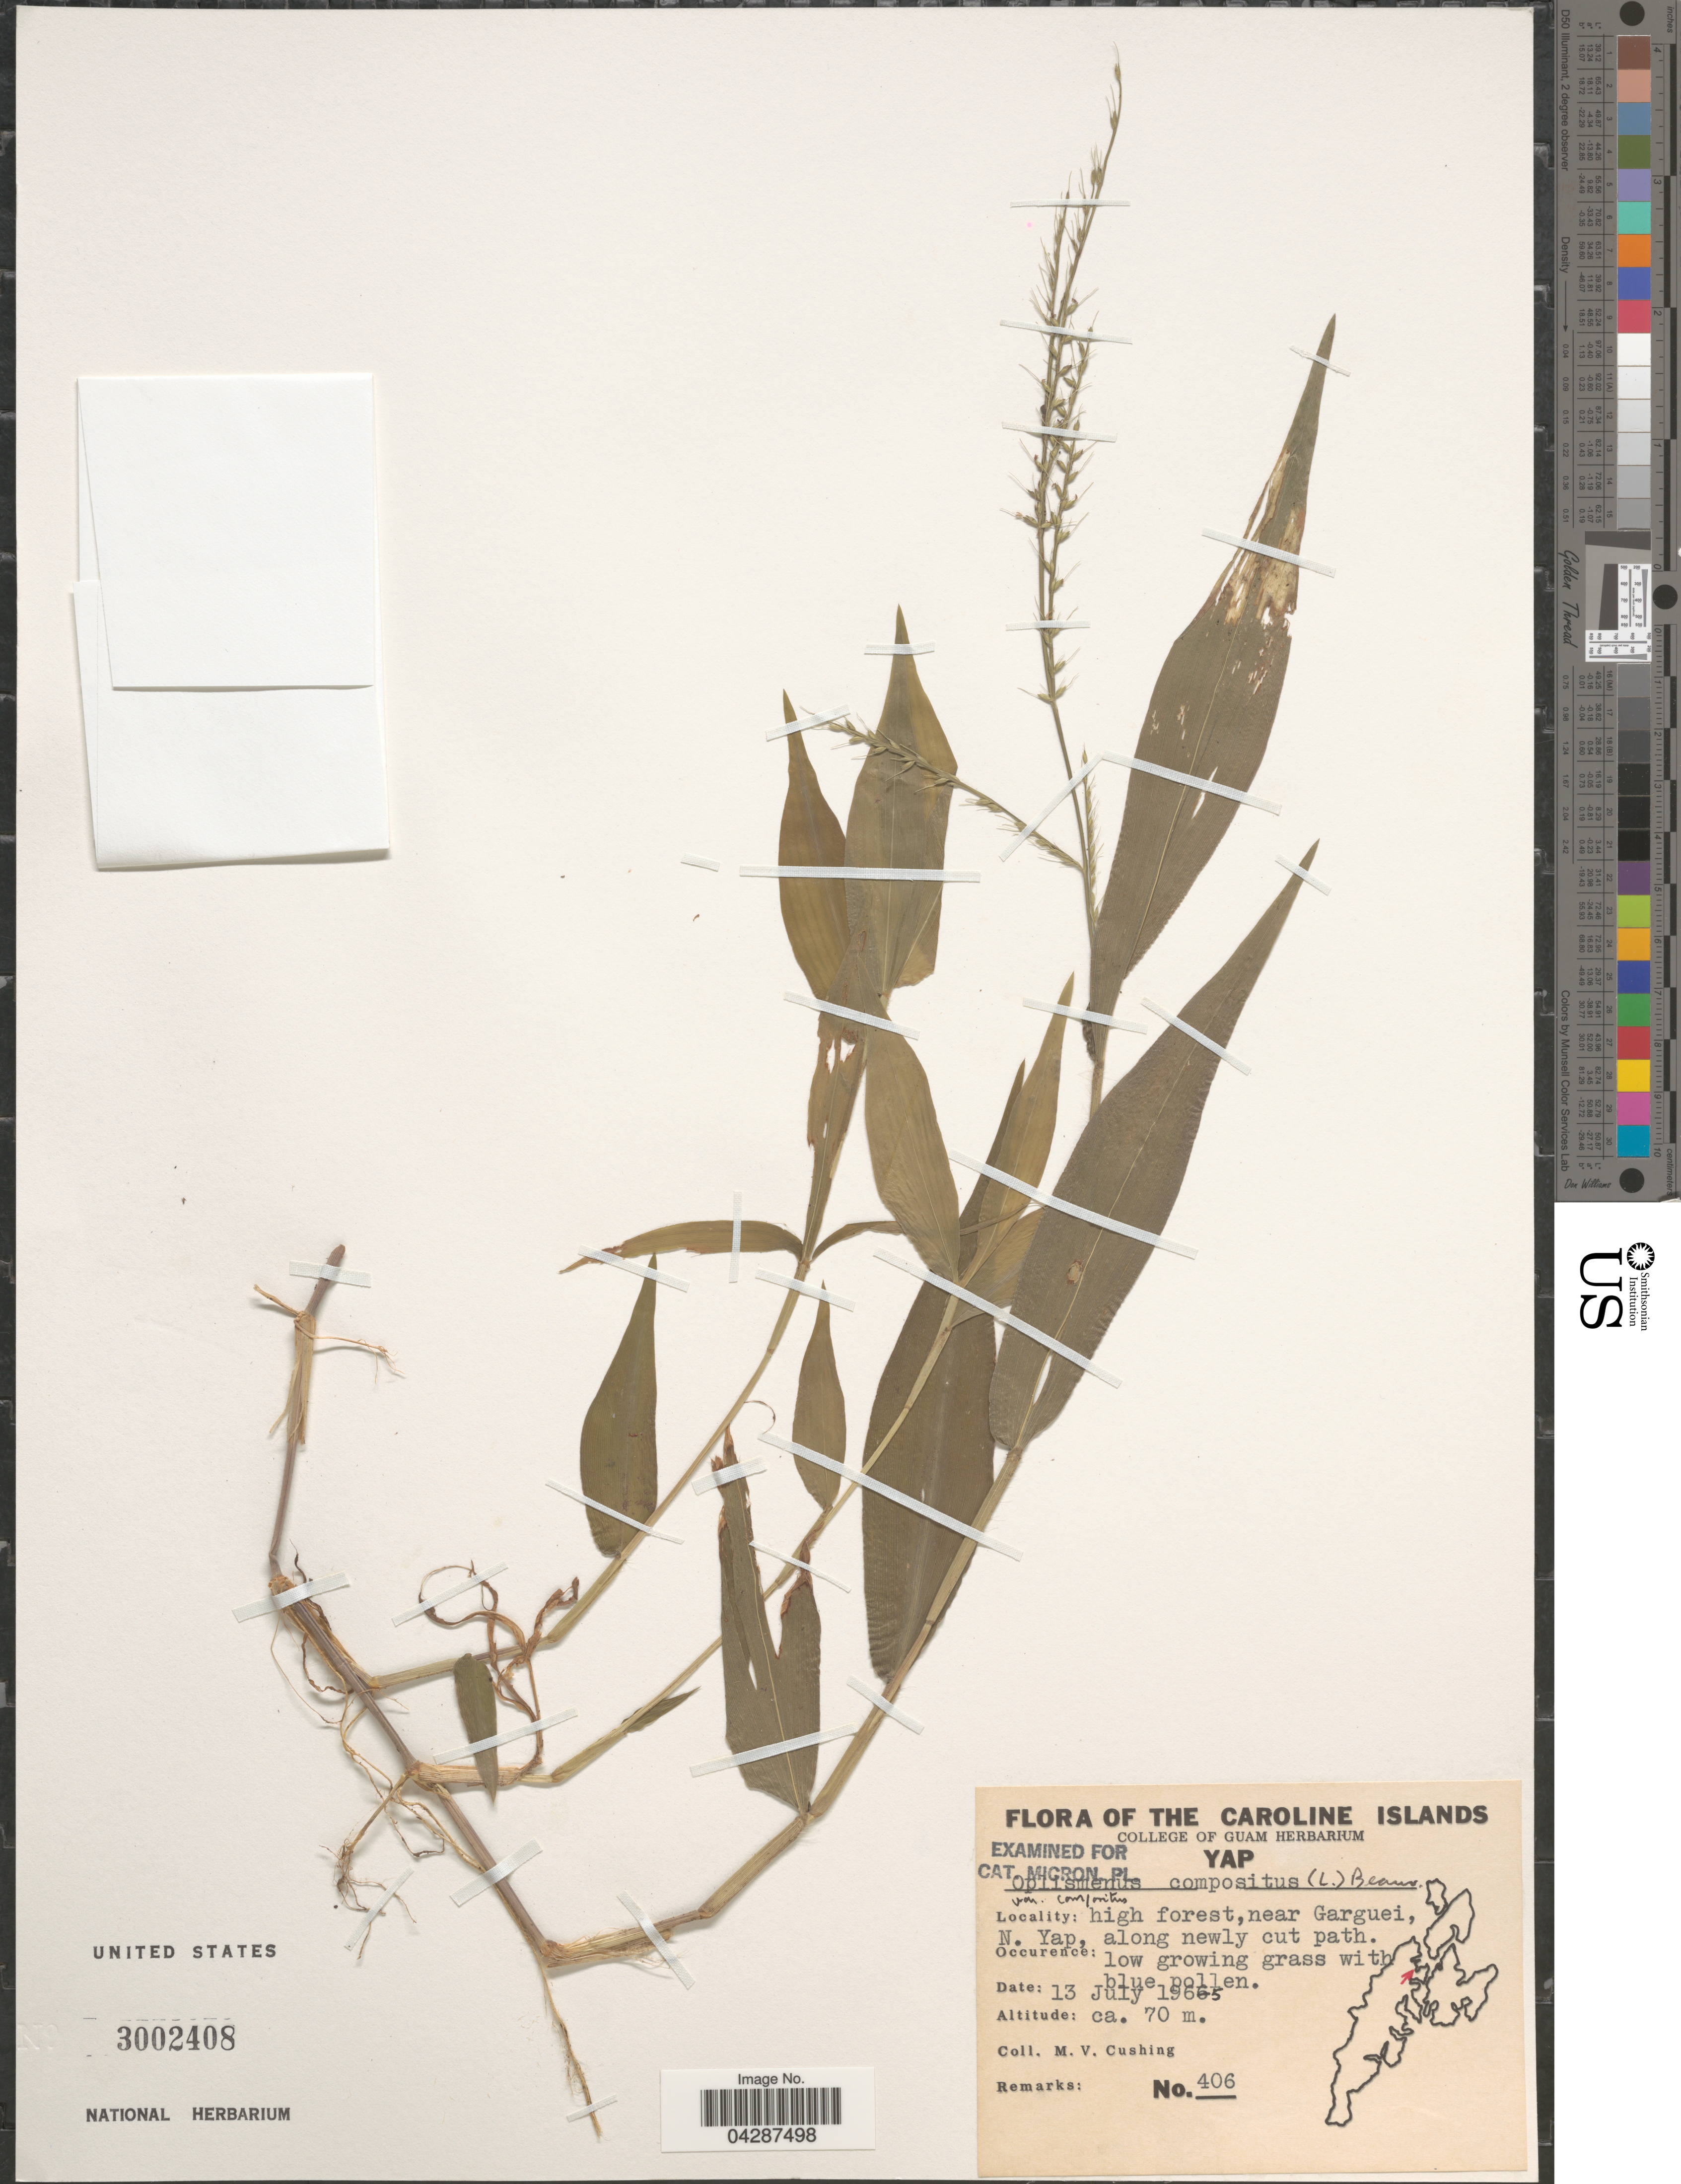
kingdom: Plantae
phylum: Tracheophyta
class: Liliopsida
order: Poales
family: Poaceae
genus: Oplismenus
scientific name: Oplismenus compositus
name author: (L.) P. Beauv.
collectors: M. V. Cushing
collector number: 406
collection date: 1965-07-13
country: Micronesia, Federated States of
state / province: Yap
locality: The Caroline Islands. High forest, near Garguei, N. Yap, along newly cut path.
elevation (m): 70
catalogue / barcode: US 3002408